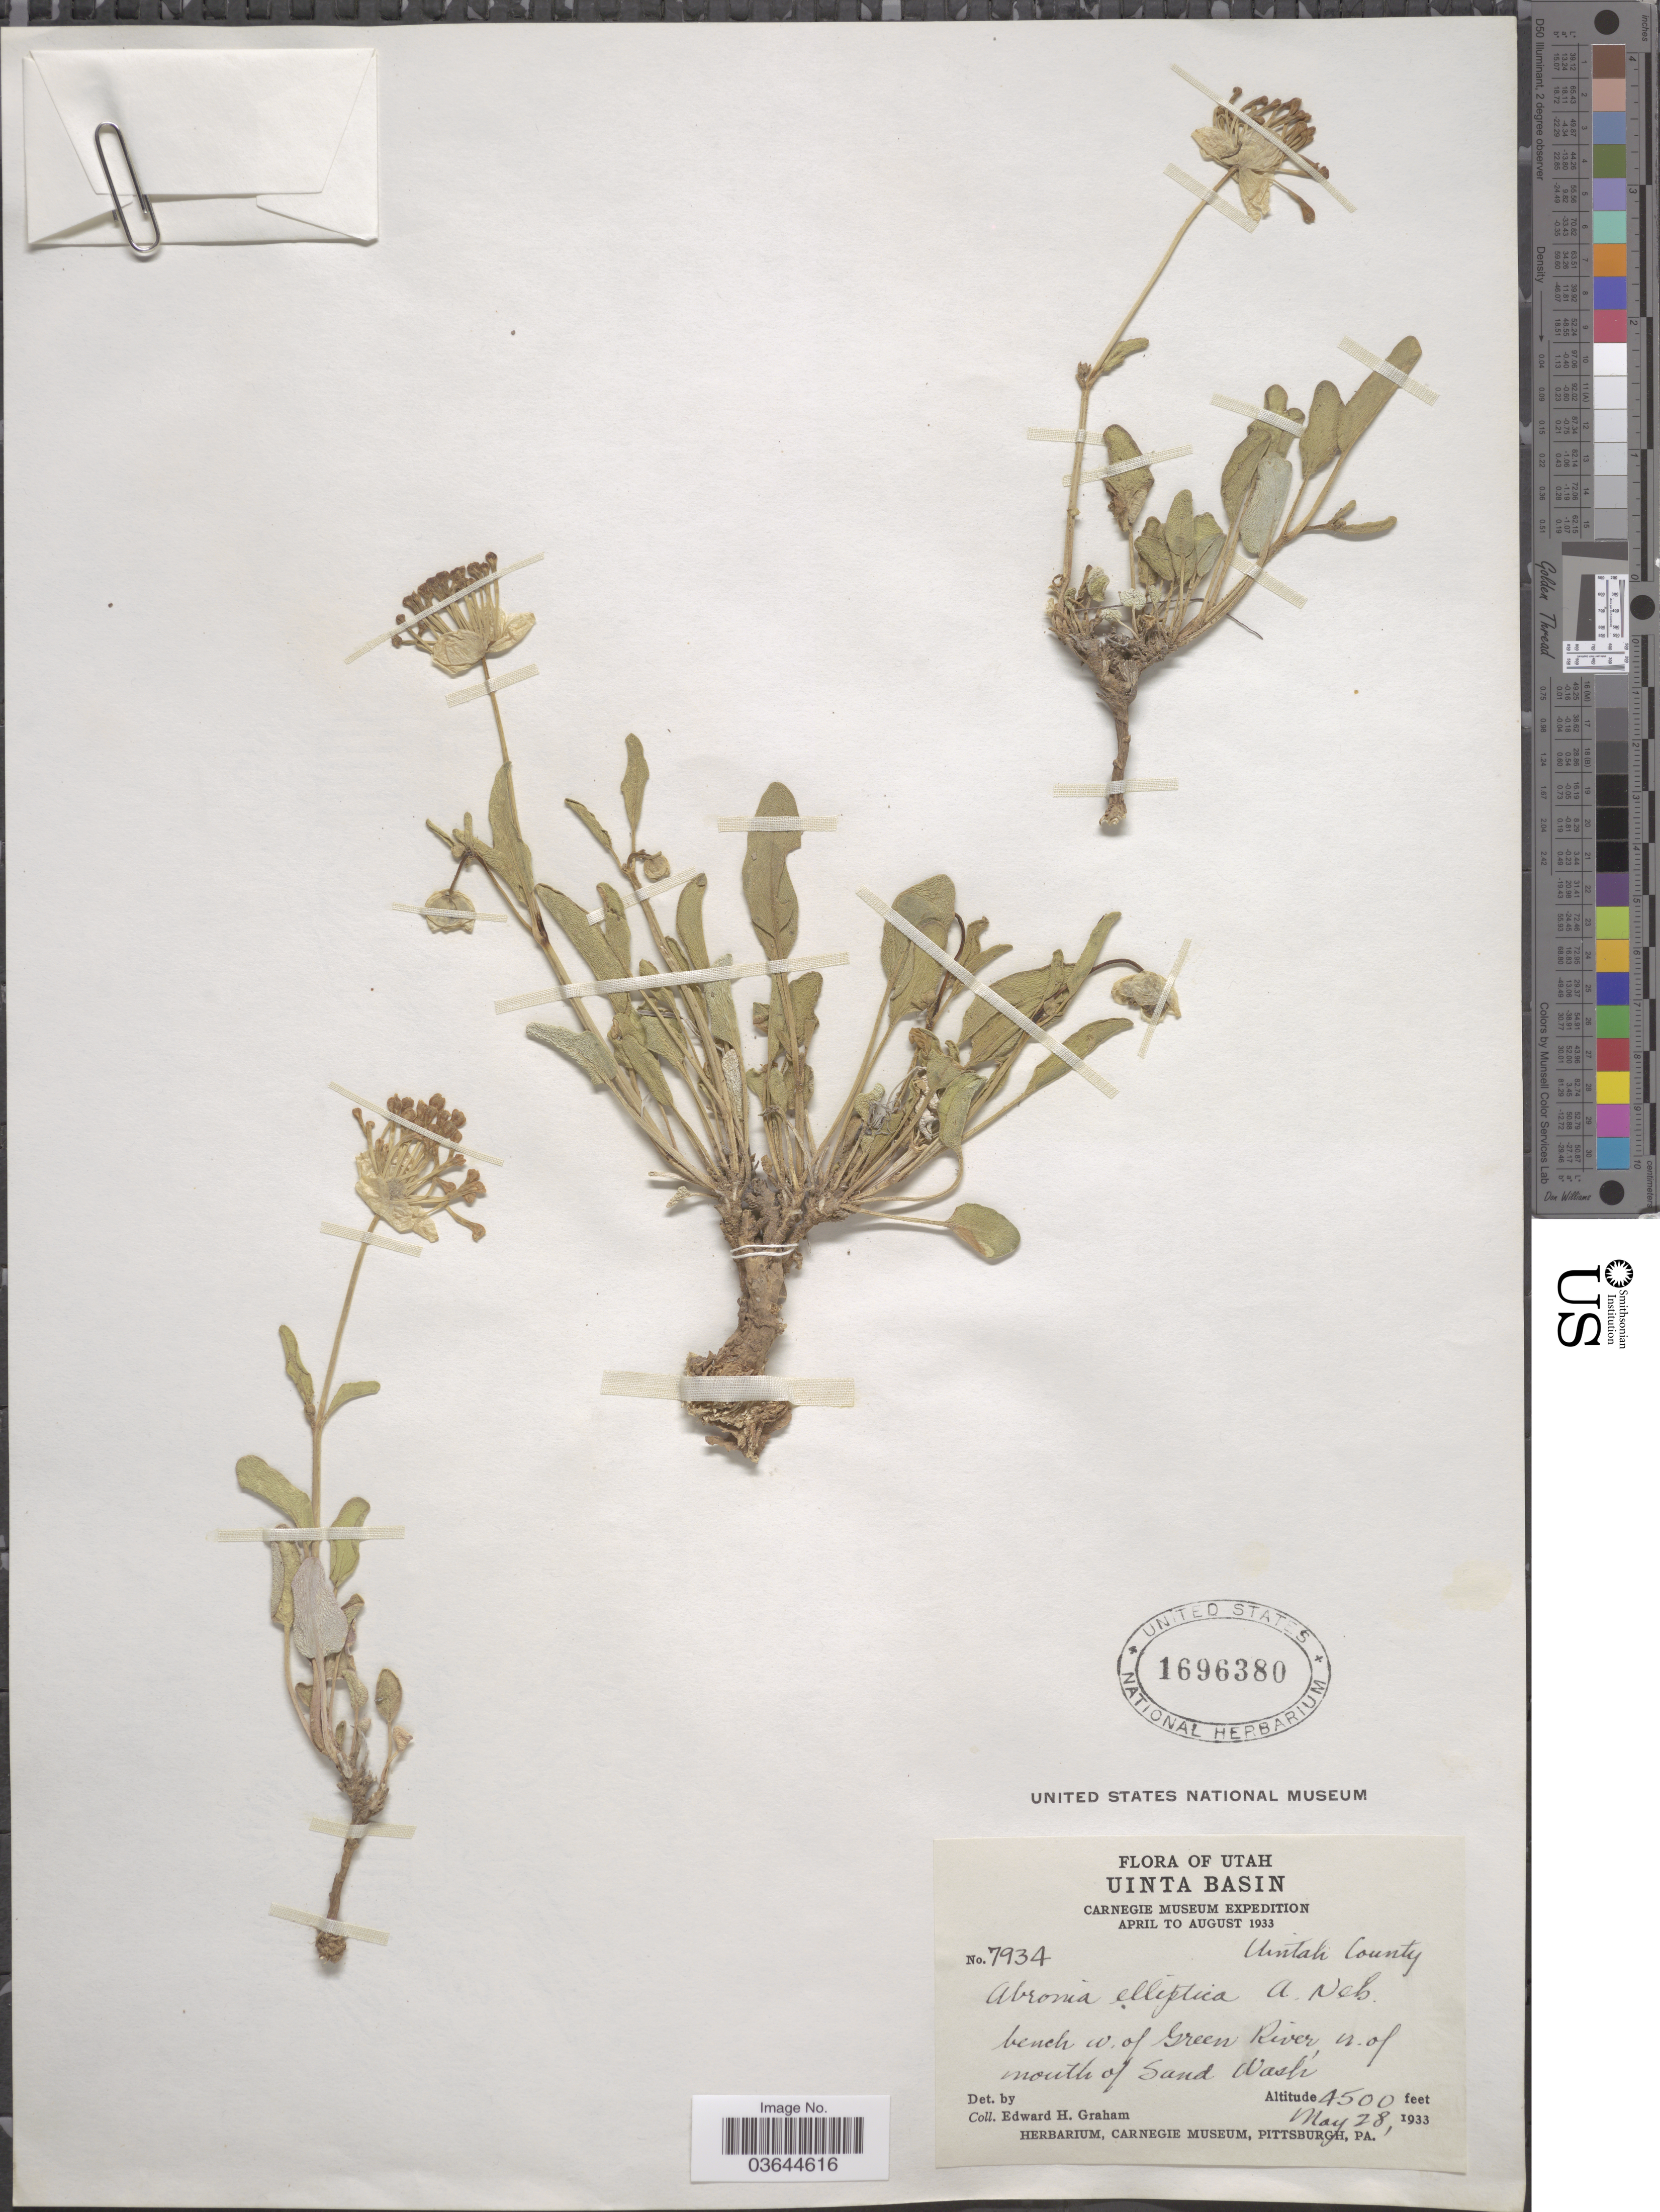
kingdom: Plantae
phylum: Tracheophyta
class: Magnoliopsida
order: Caryophyllales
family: Nyctaginaceae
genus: Abronia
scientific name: Abronia elliptica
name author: A. Nelson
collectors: E. H. Graham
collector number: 7934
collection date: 1933-05-28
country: United States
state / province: Utah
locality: Uinta Basin. Uintah County. Bench W. of Green River, n. of mouth of Sand Wash.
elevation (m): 1372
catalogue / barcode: US 1696380